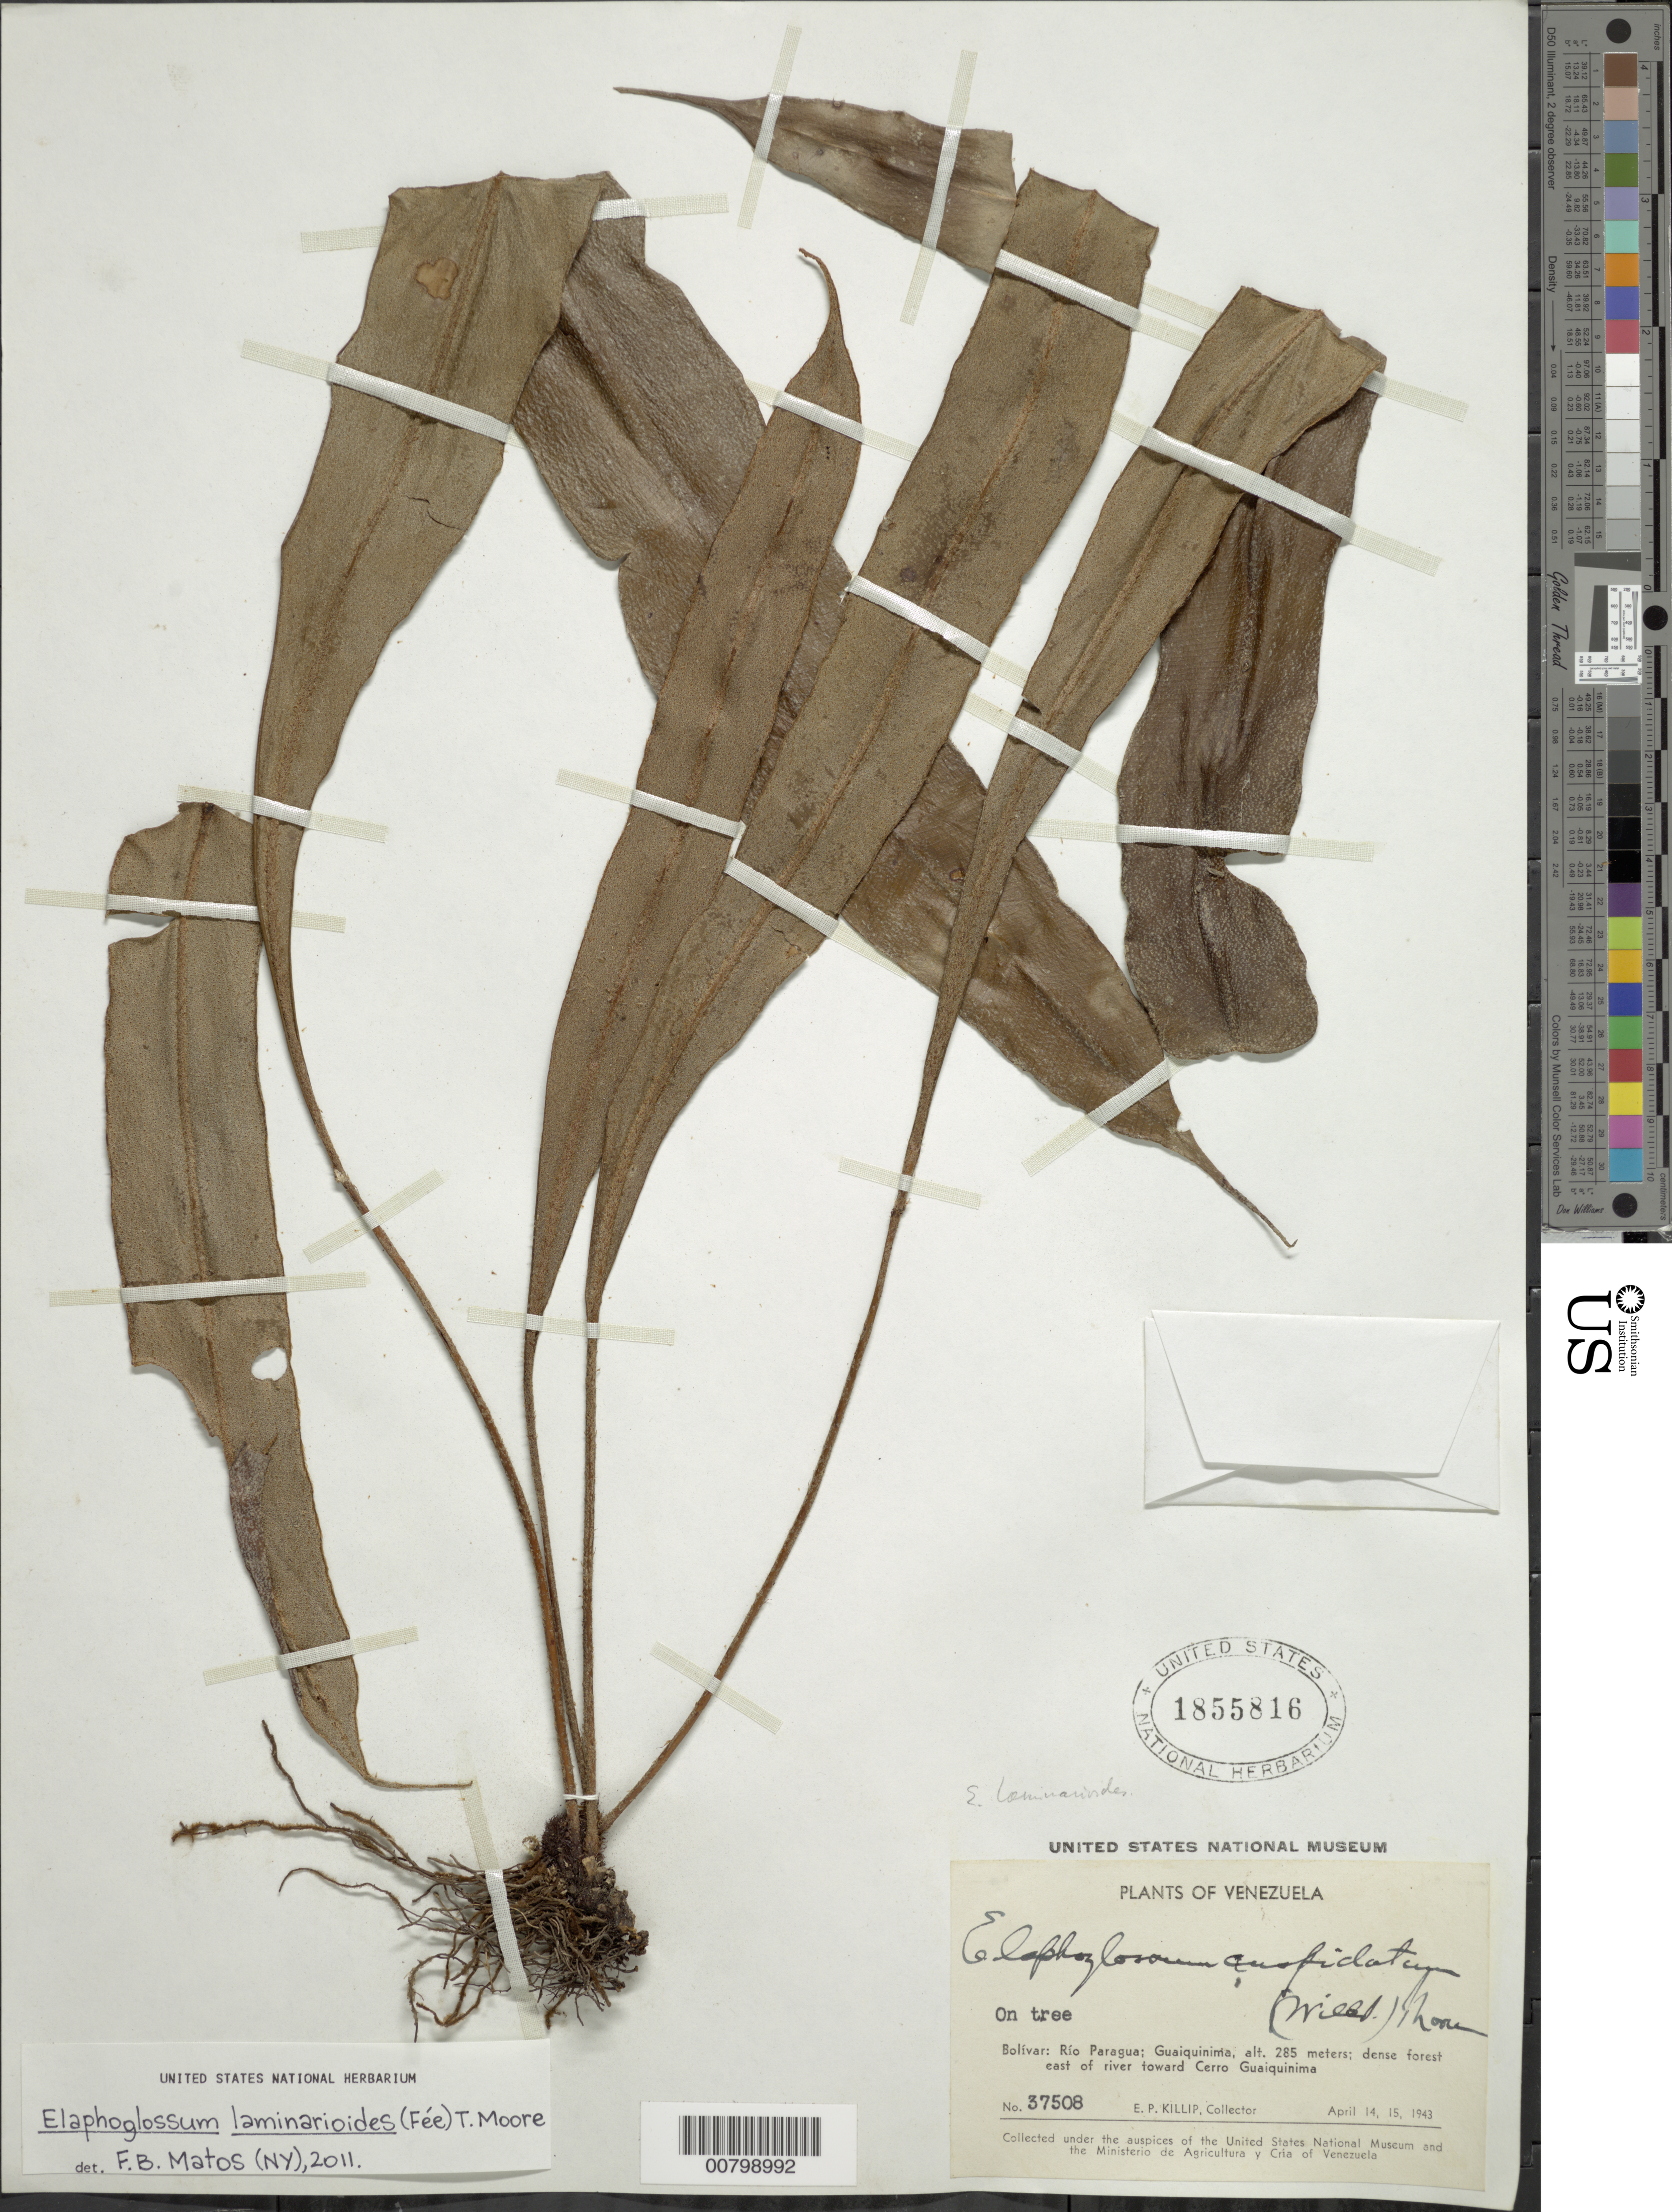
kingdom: Plantae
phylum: Tracheophyta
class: Polypodiopsida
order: Polypodiales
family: Dryopteridaceae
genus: Elaphoglossum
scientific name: Elaphoglossum laminarioides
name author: (Bory ex Fée) T. Moore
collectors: E. P. Killip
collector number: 37508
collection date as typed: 14-Apr-43 to 15-Apr-43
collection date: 1943-04-14/1943-04-15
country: Venezuela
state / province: Bolívar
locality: Guaiquinima, Río Paragua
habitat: Dense forest along river; on tree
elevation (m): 285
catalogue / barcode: US 1855816